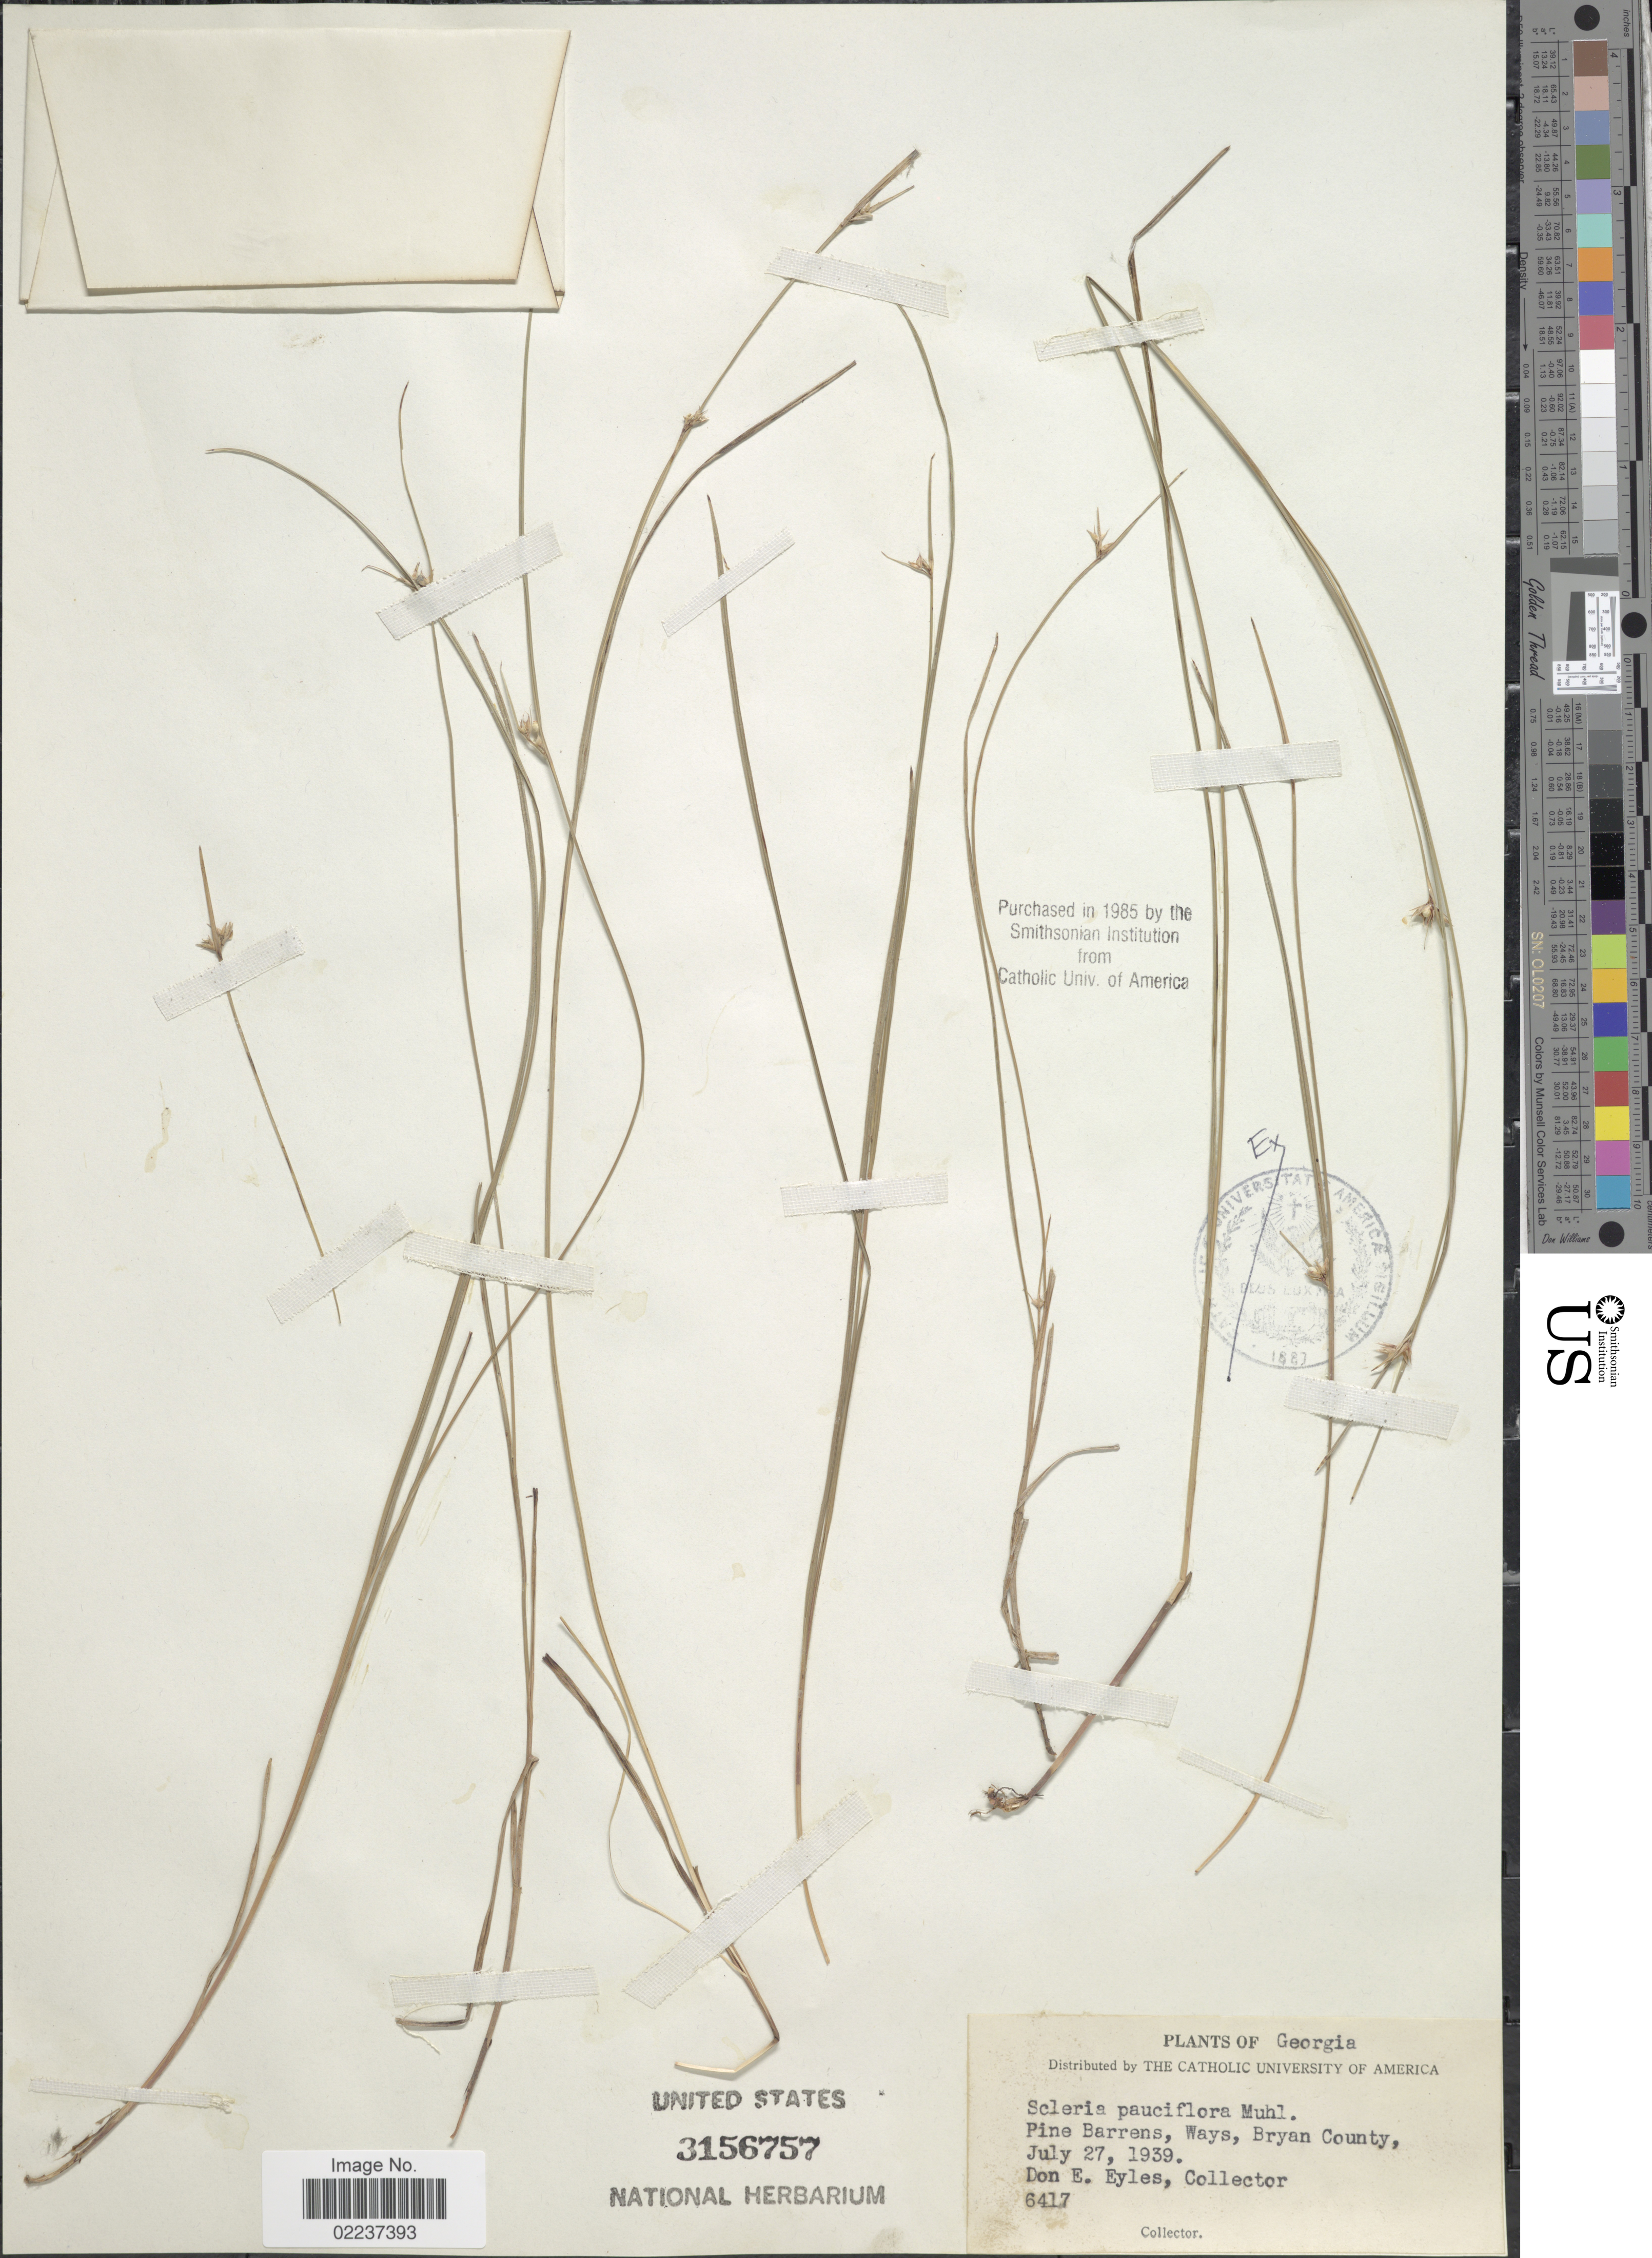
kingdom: Plantae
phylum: Tracheophyta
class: Liliopsida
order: Poales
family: Cyperaceae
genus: Scleria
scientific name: Scleria pauciflora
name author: Muhl. ex Willd.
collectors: D. Eyles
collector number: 6417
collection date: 1939-07-27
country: United States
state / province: Georgia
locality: Pine Barrens, Ways, Bryan County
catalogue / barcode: US 3156757